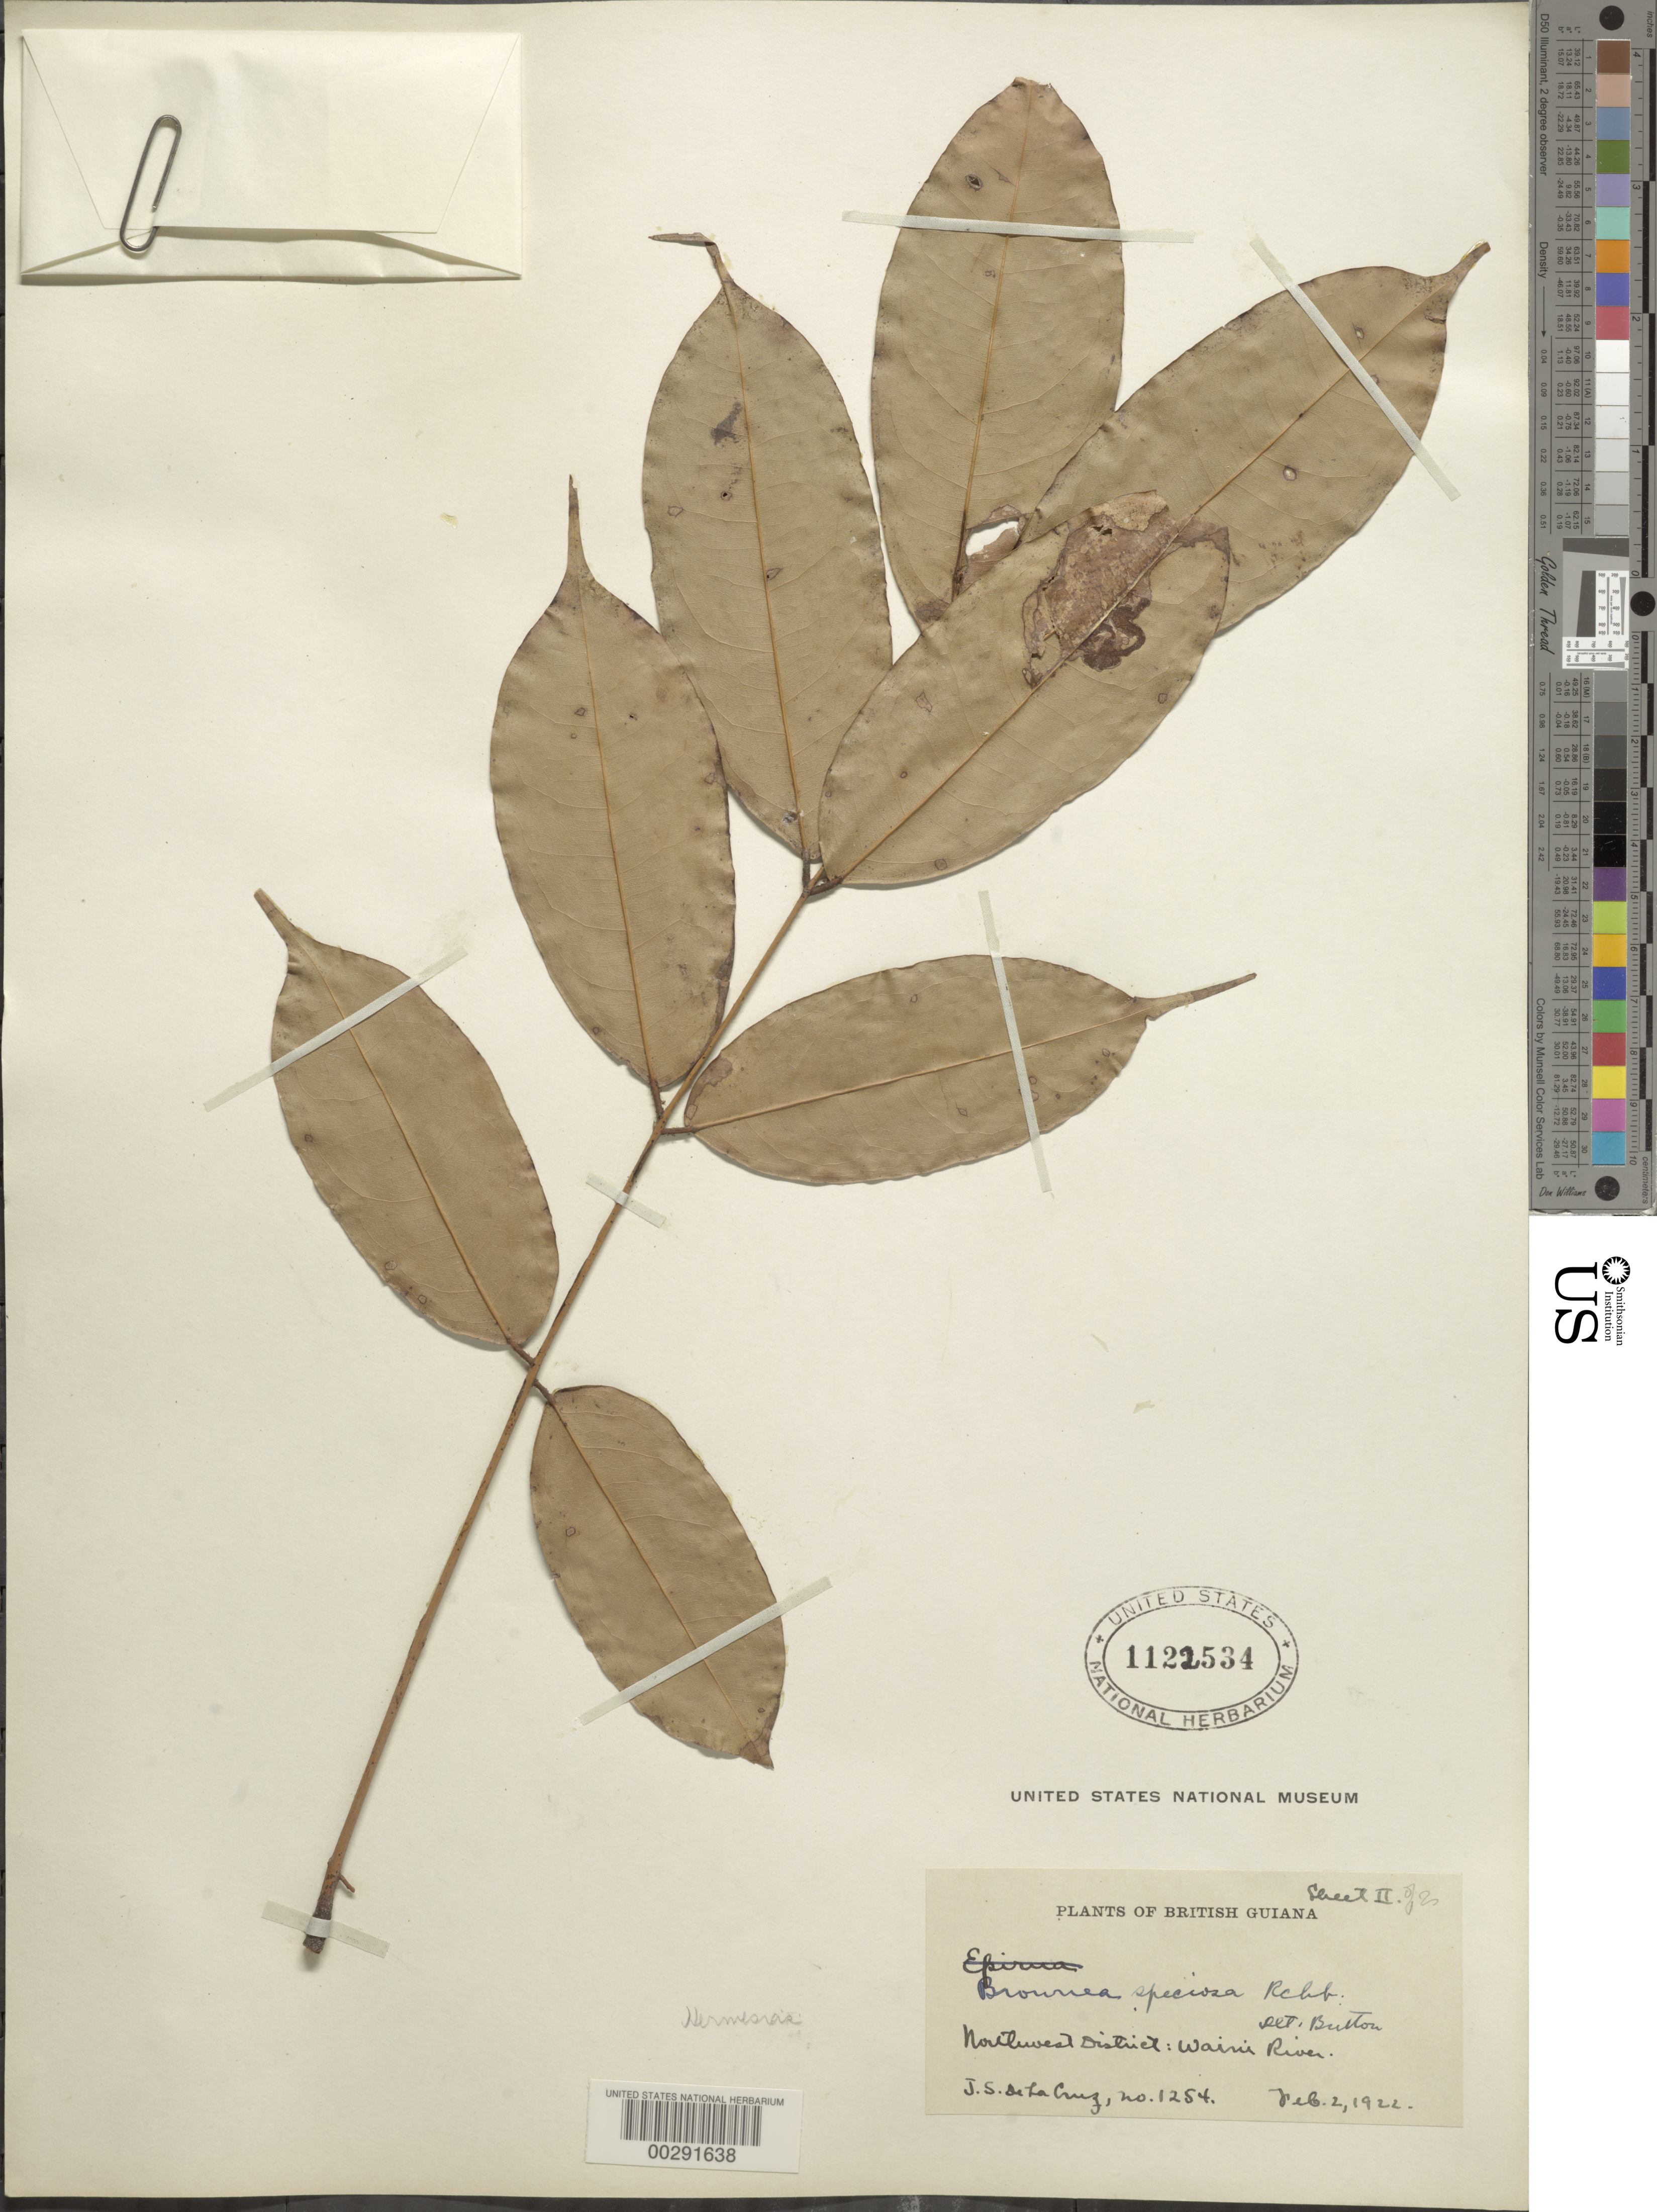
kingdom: Plantae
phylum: Tracheophyta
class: Magnoliopsida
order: Fabales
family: Fabaceae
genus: Brownea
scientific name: Brownea speciosa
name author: Rchb. ex DC.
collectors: J. S. de la Cruz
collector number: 1254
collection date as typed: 02 Feb 1922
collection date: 1922-02-02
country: Guyana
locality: Northwest district: waini river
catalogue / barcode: US 1122534